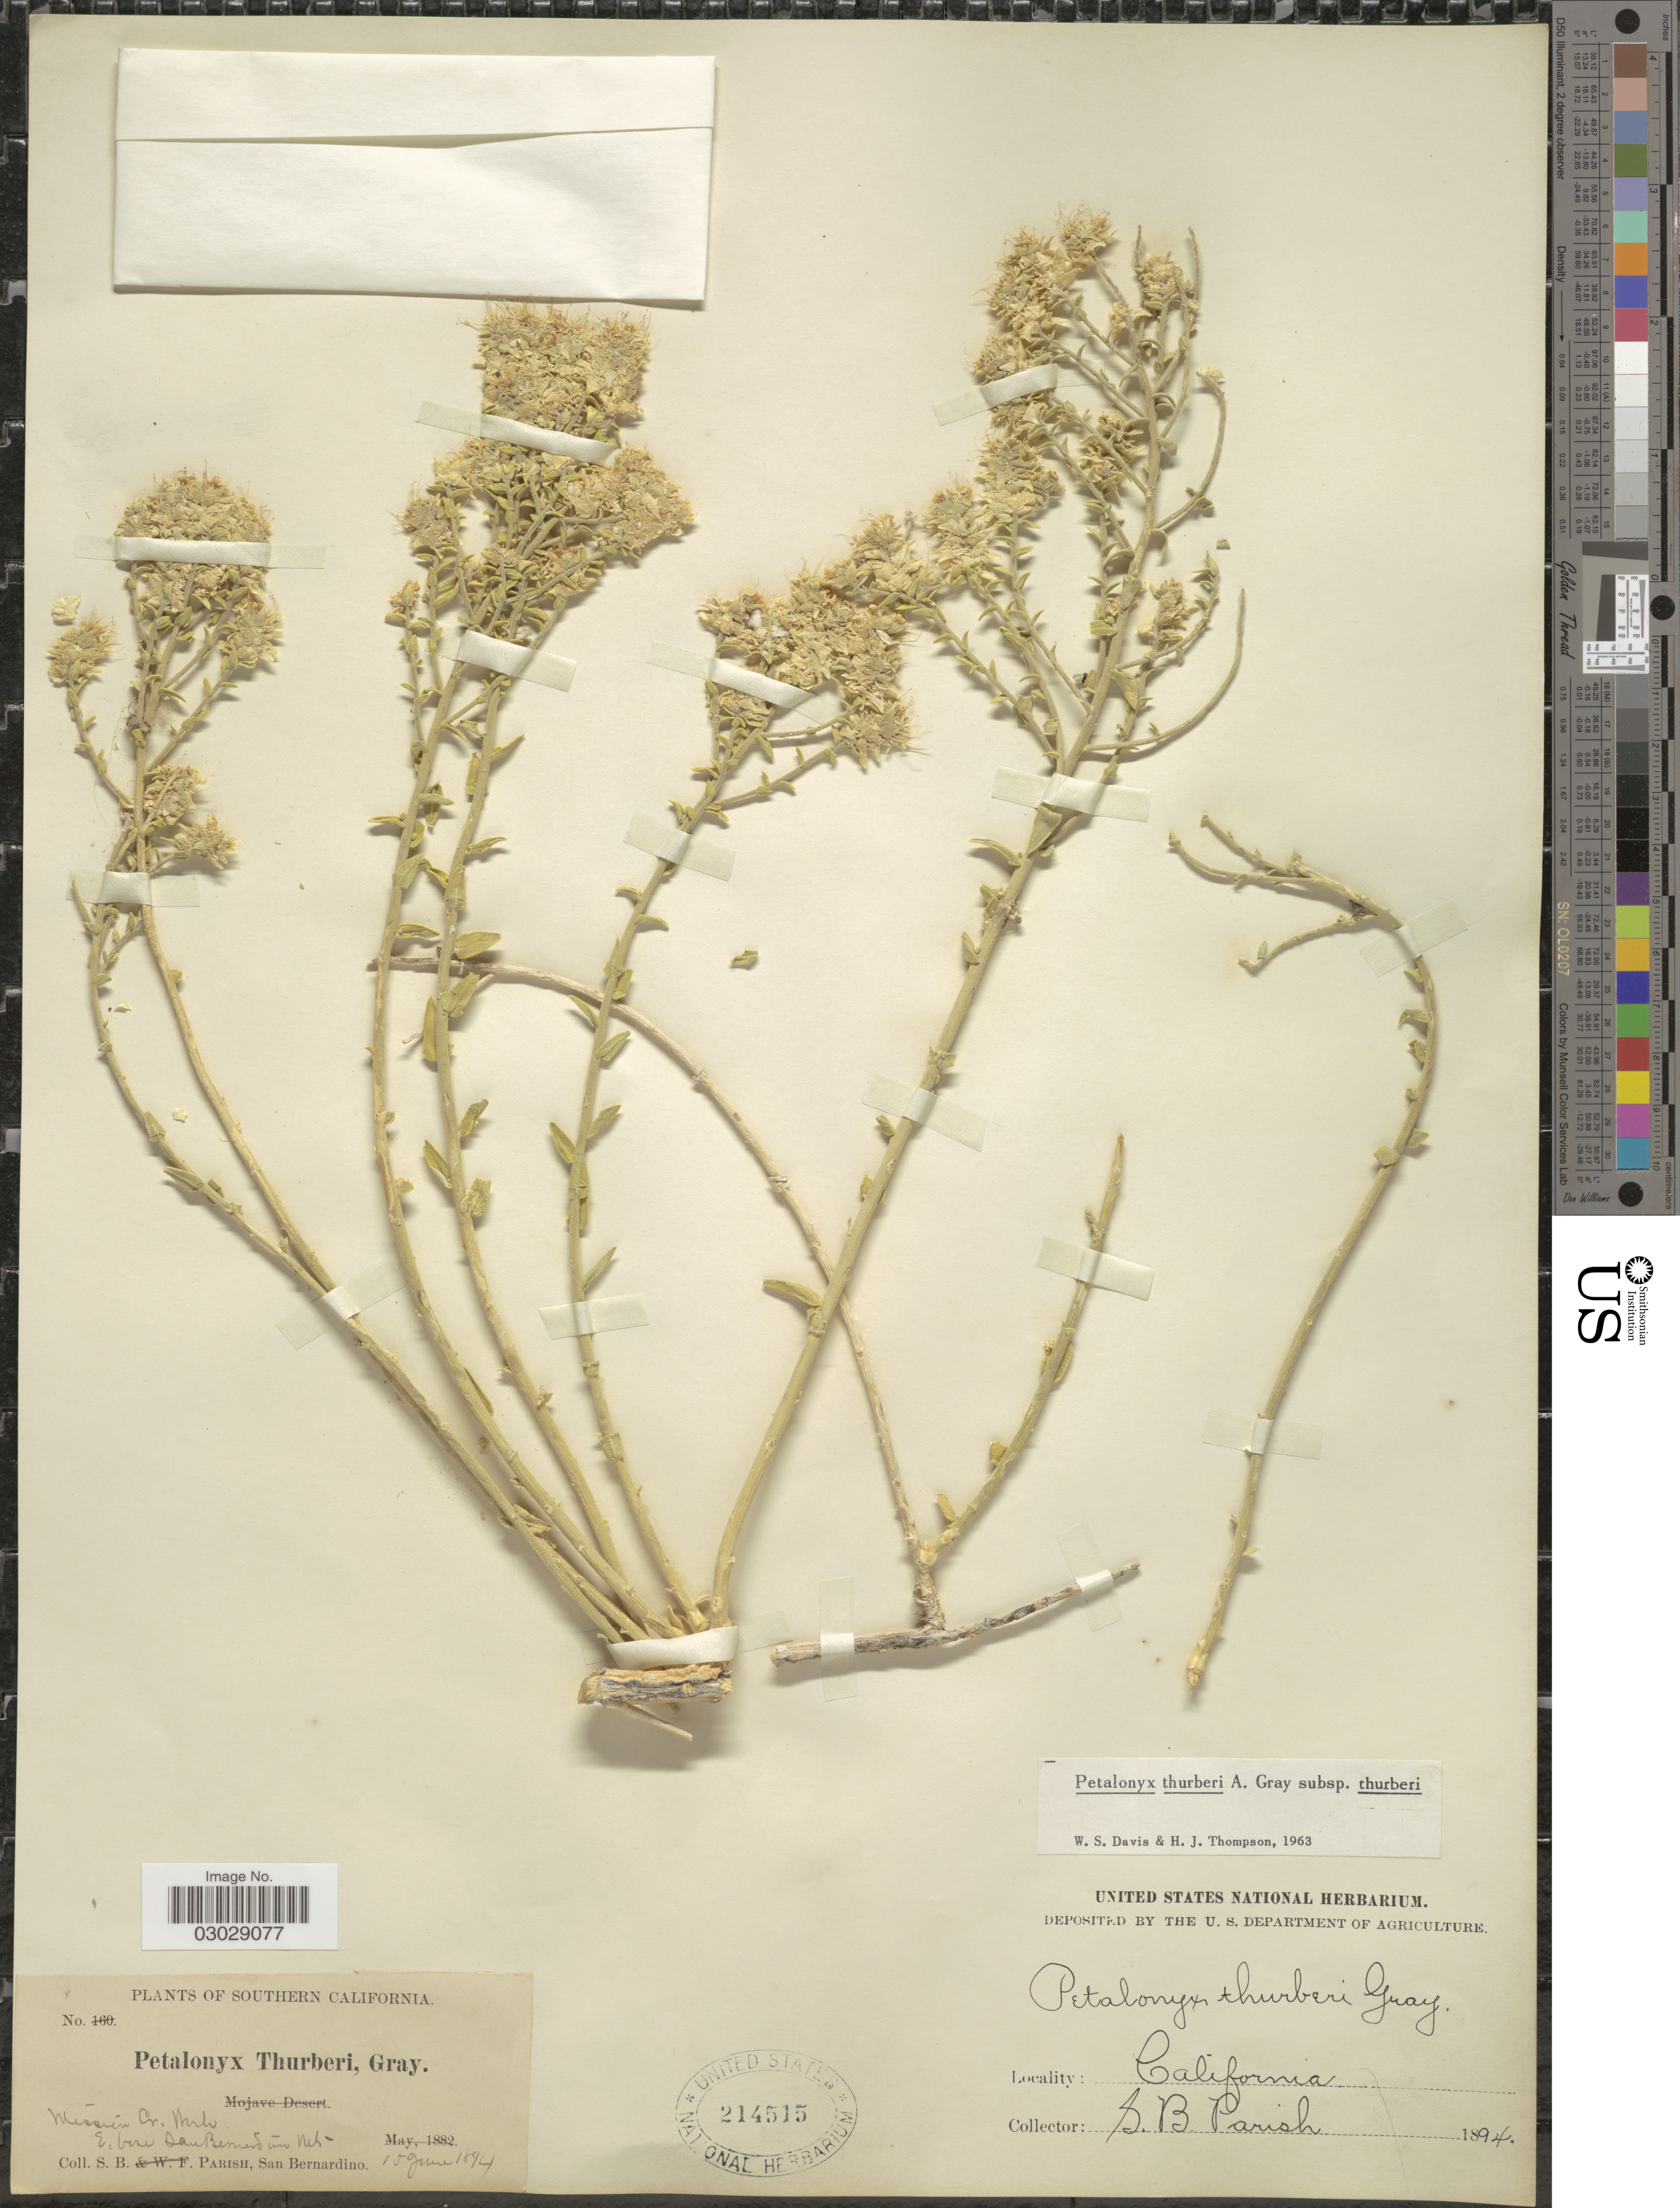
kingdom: Plantae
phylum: Tracheophyta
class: Magnoliopsida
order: Cornales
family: Loasaceae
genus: Petalonyx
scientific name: Petalonyx thurberi subsp. thurberi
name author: A. Gray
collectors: S. B. Parish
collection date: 1894-06-15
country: United States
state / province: California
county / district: San Bernardino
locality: Southern California. Mission Cr. Wash. E. base San Bernardino Mts.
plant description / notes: No precise locality correction needed.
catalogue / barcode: US 214515